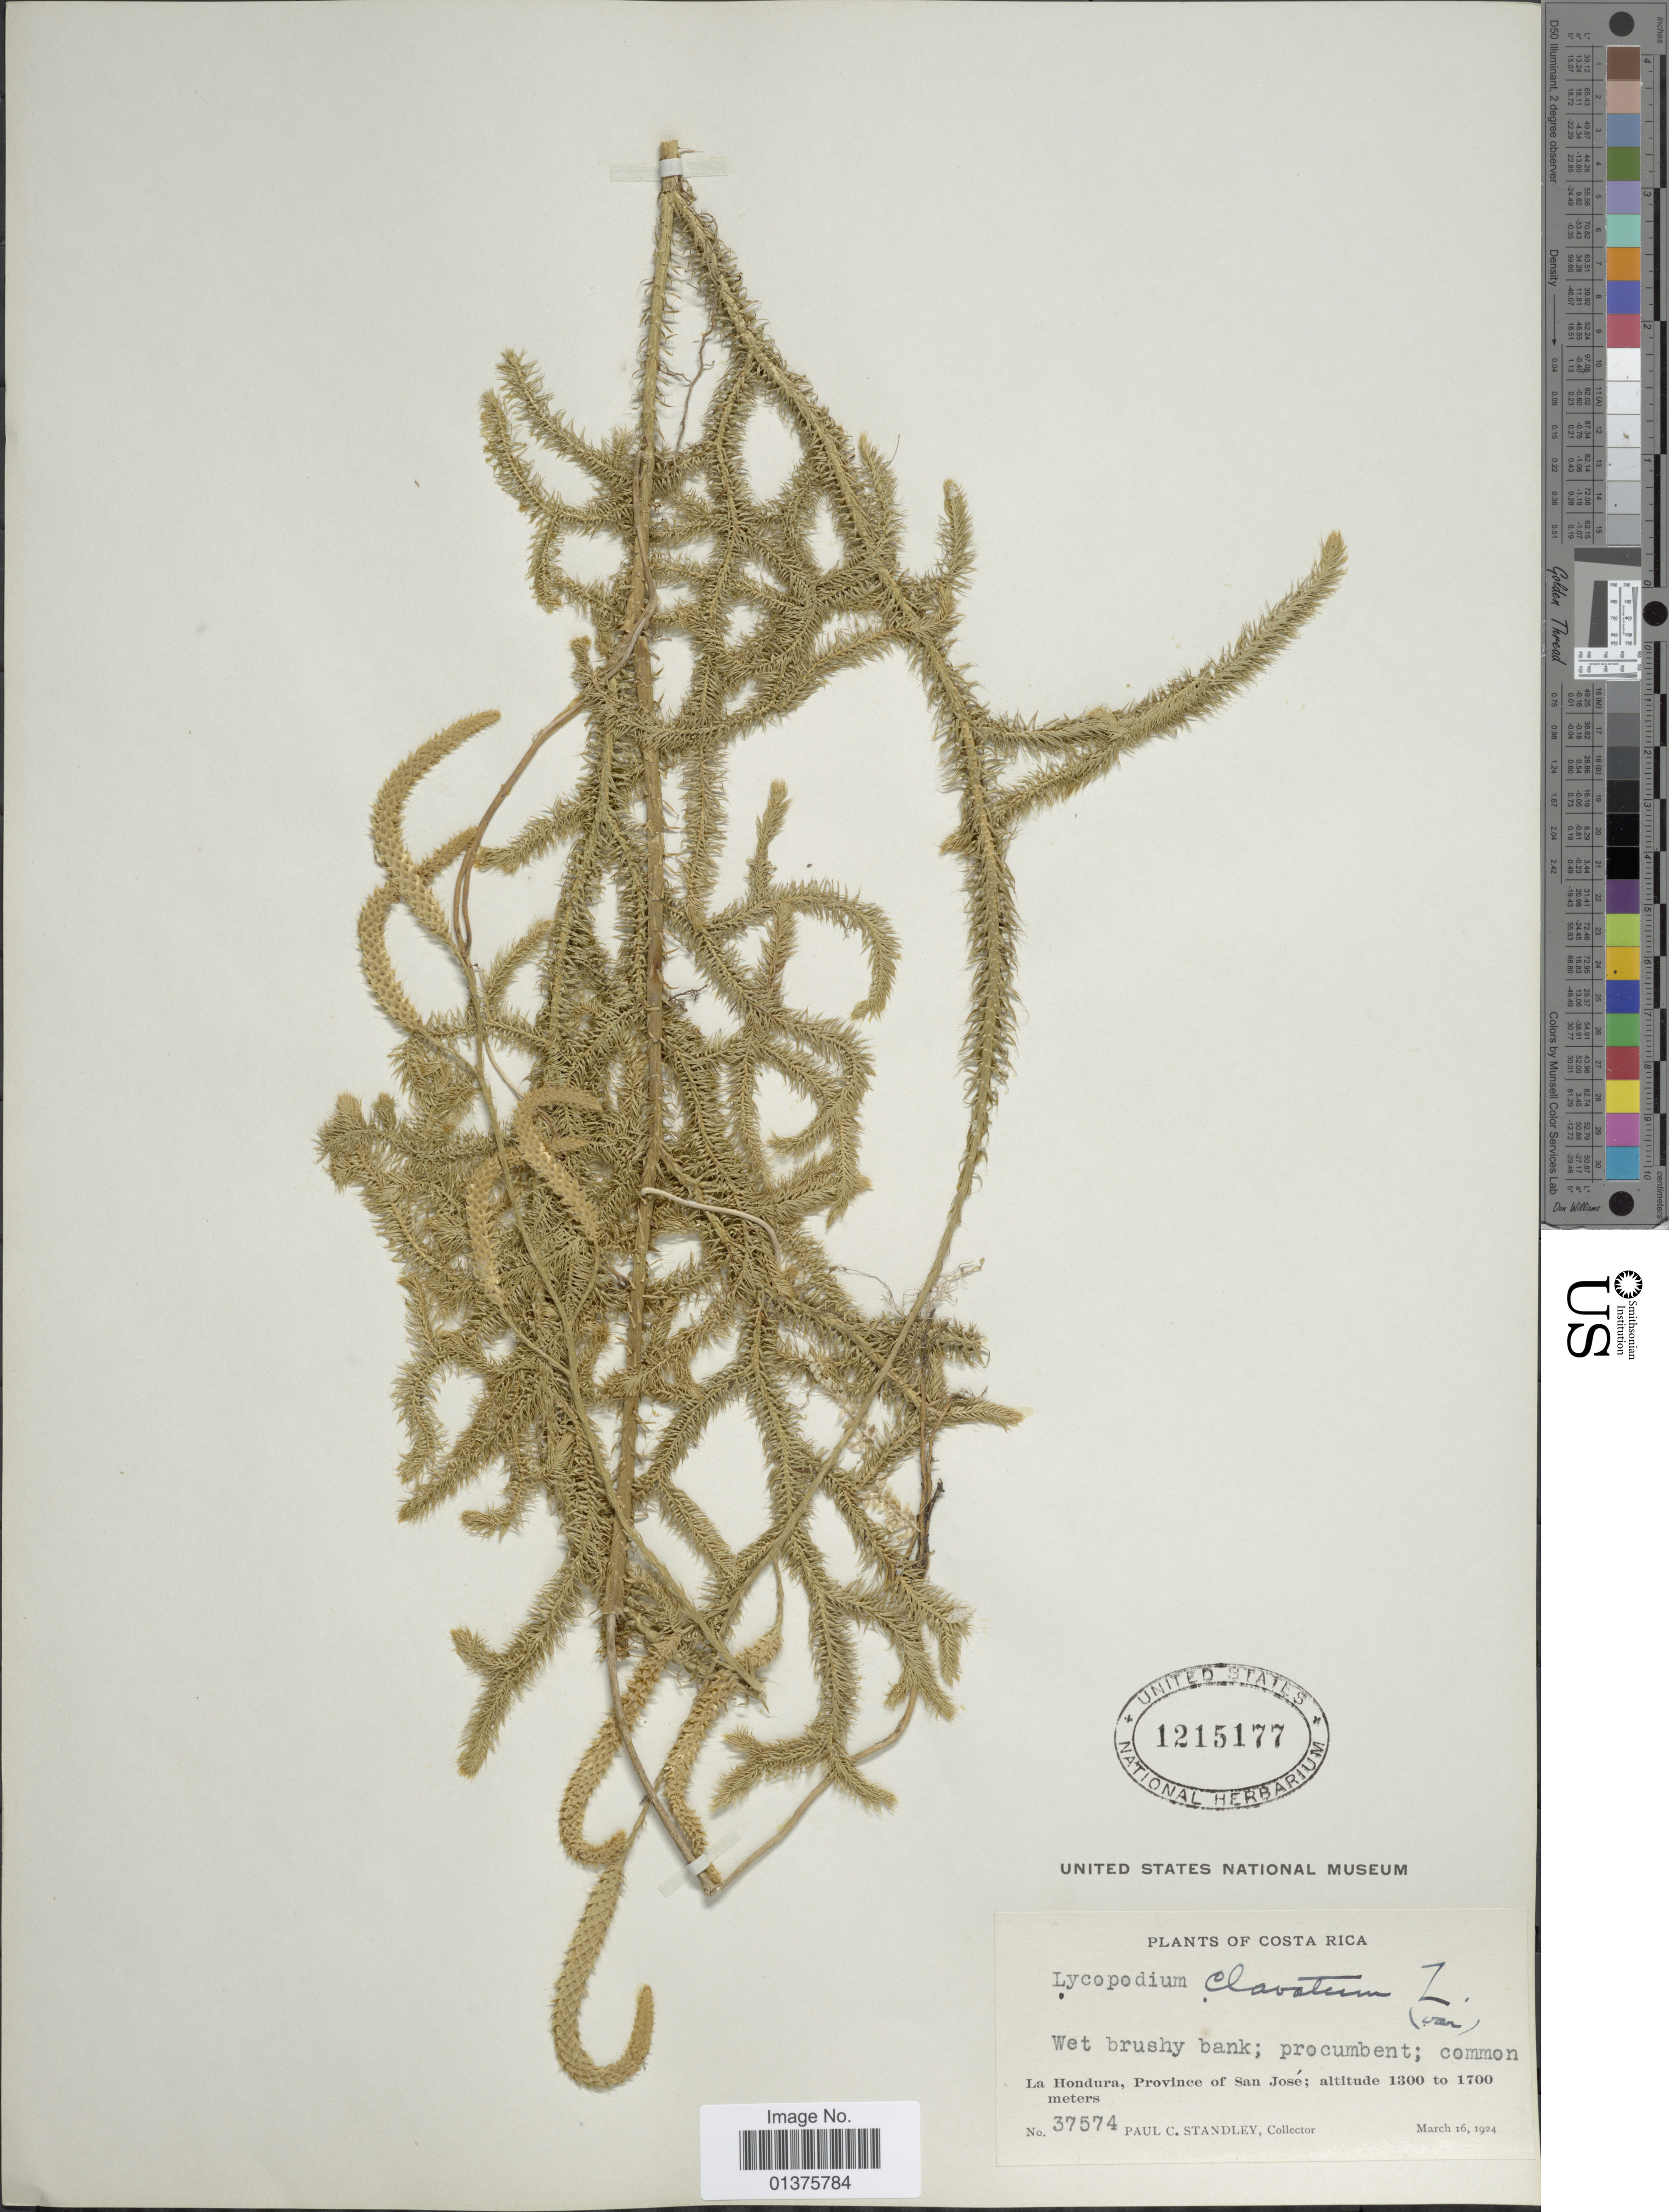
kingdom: Plantae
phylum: Tracheophyta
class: Lycopodiopsida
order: Lycopodiales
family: Lycopodiaceae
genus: Lycopodium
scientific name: Lycopodium clavatum var. aristatum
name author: (Humb. & Bonpl. ex Willd.) Spring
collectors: P. C. Standley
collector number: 37574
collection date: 1924-03-16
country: Costa Rica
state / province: San José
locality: La Hondura, Province of San José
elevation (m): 1300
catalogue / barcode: US 1215177